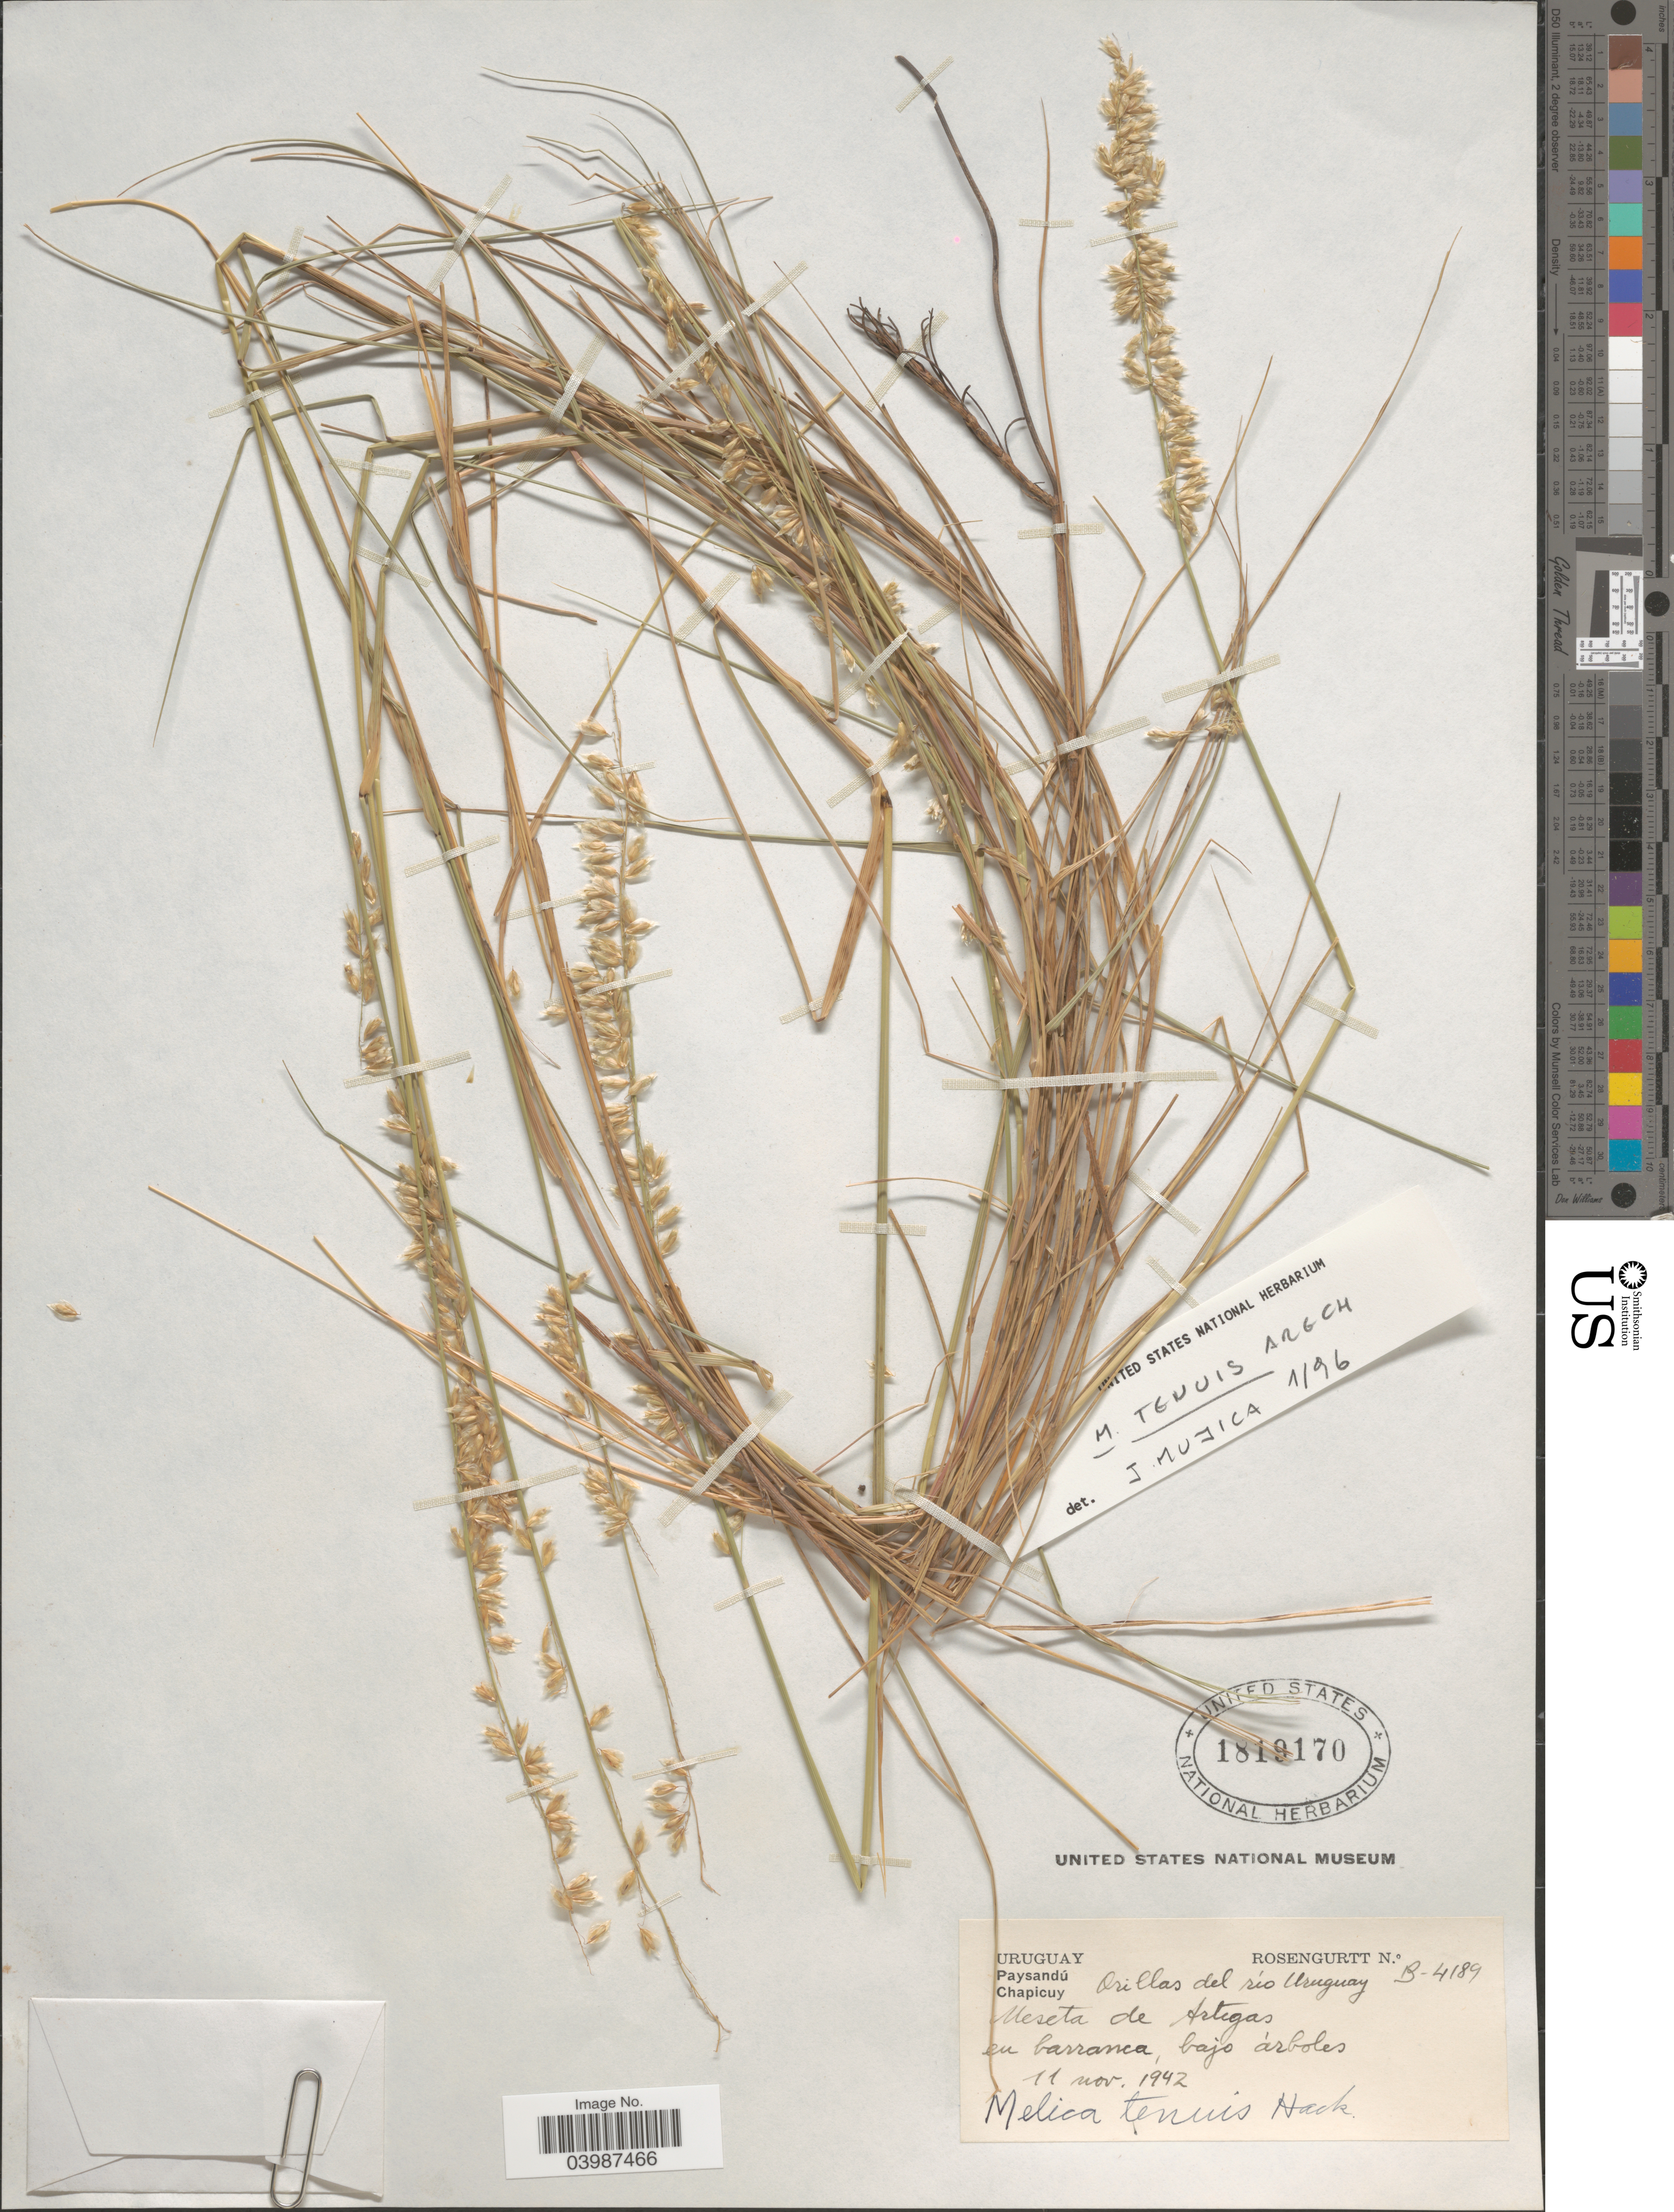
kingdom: Plantae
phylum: Tracheophyta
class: Liliopsida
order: Poales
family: Poaceae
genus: Melica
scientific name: Melica tenuis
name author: Arechav.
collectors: Rosengurtt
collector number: B-4189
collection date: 1942-11-11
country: Uruguay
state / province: Paysandu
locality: Chapicuy. Orillas del río Uruguay. Meseta de Artegas en barranca.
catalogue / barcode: US 1819170